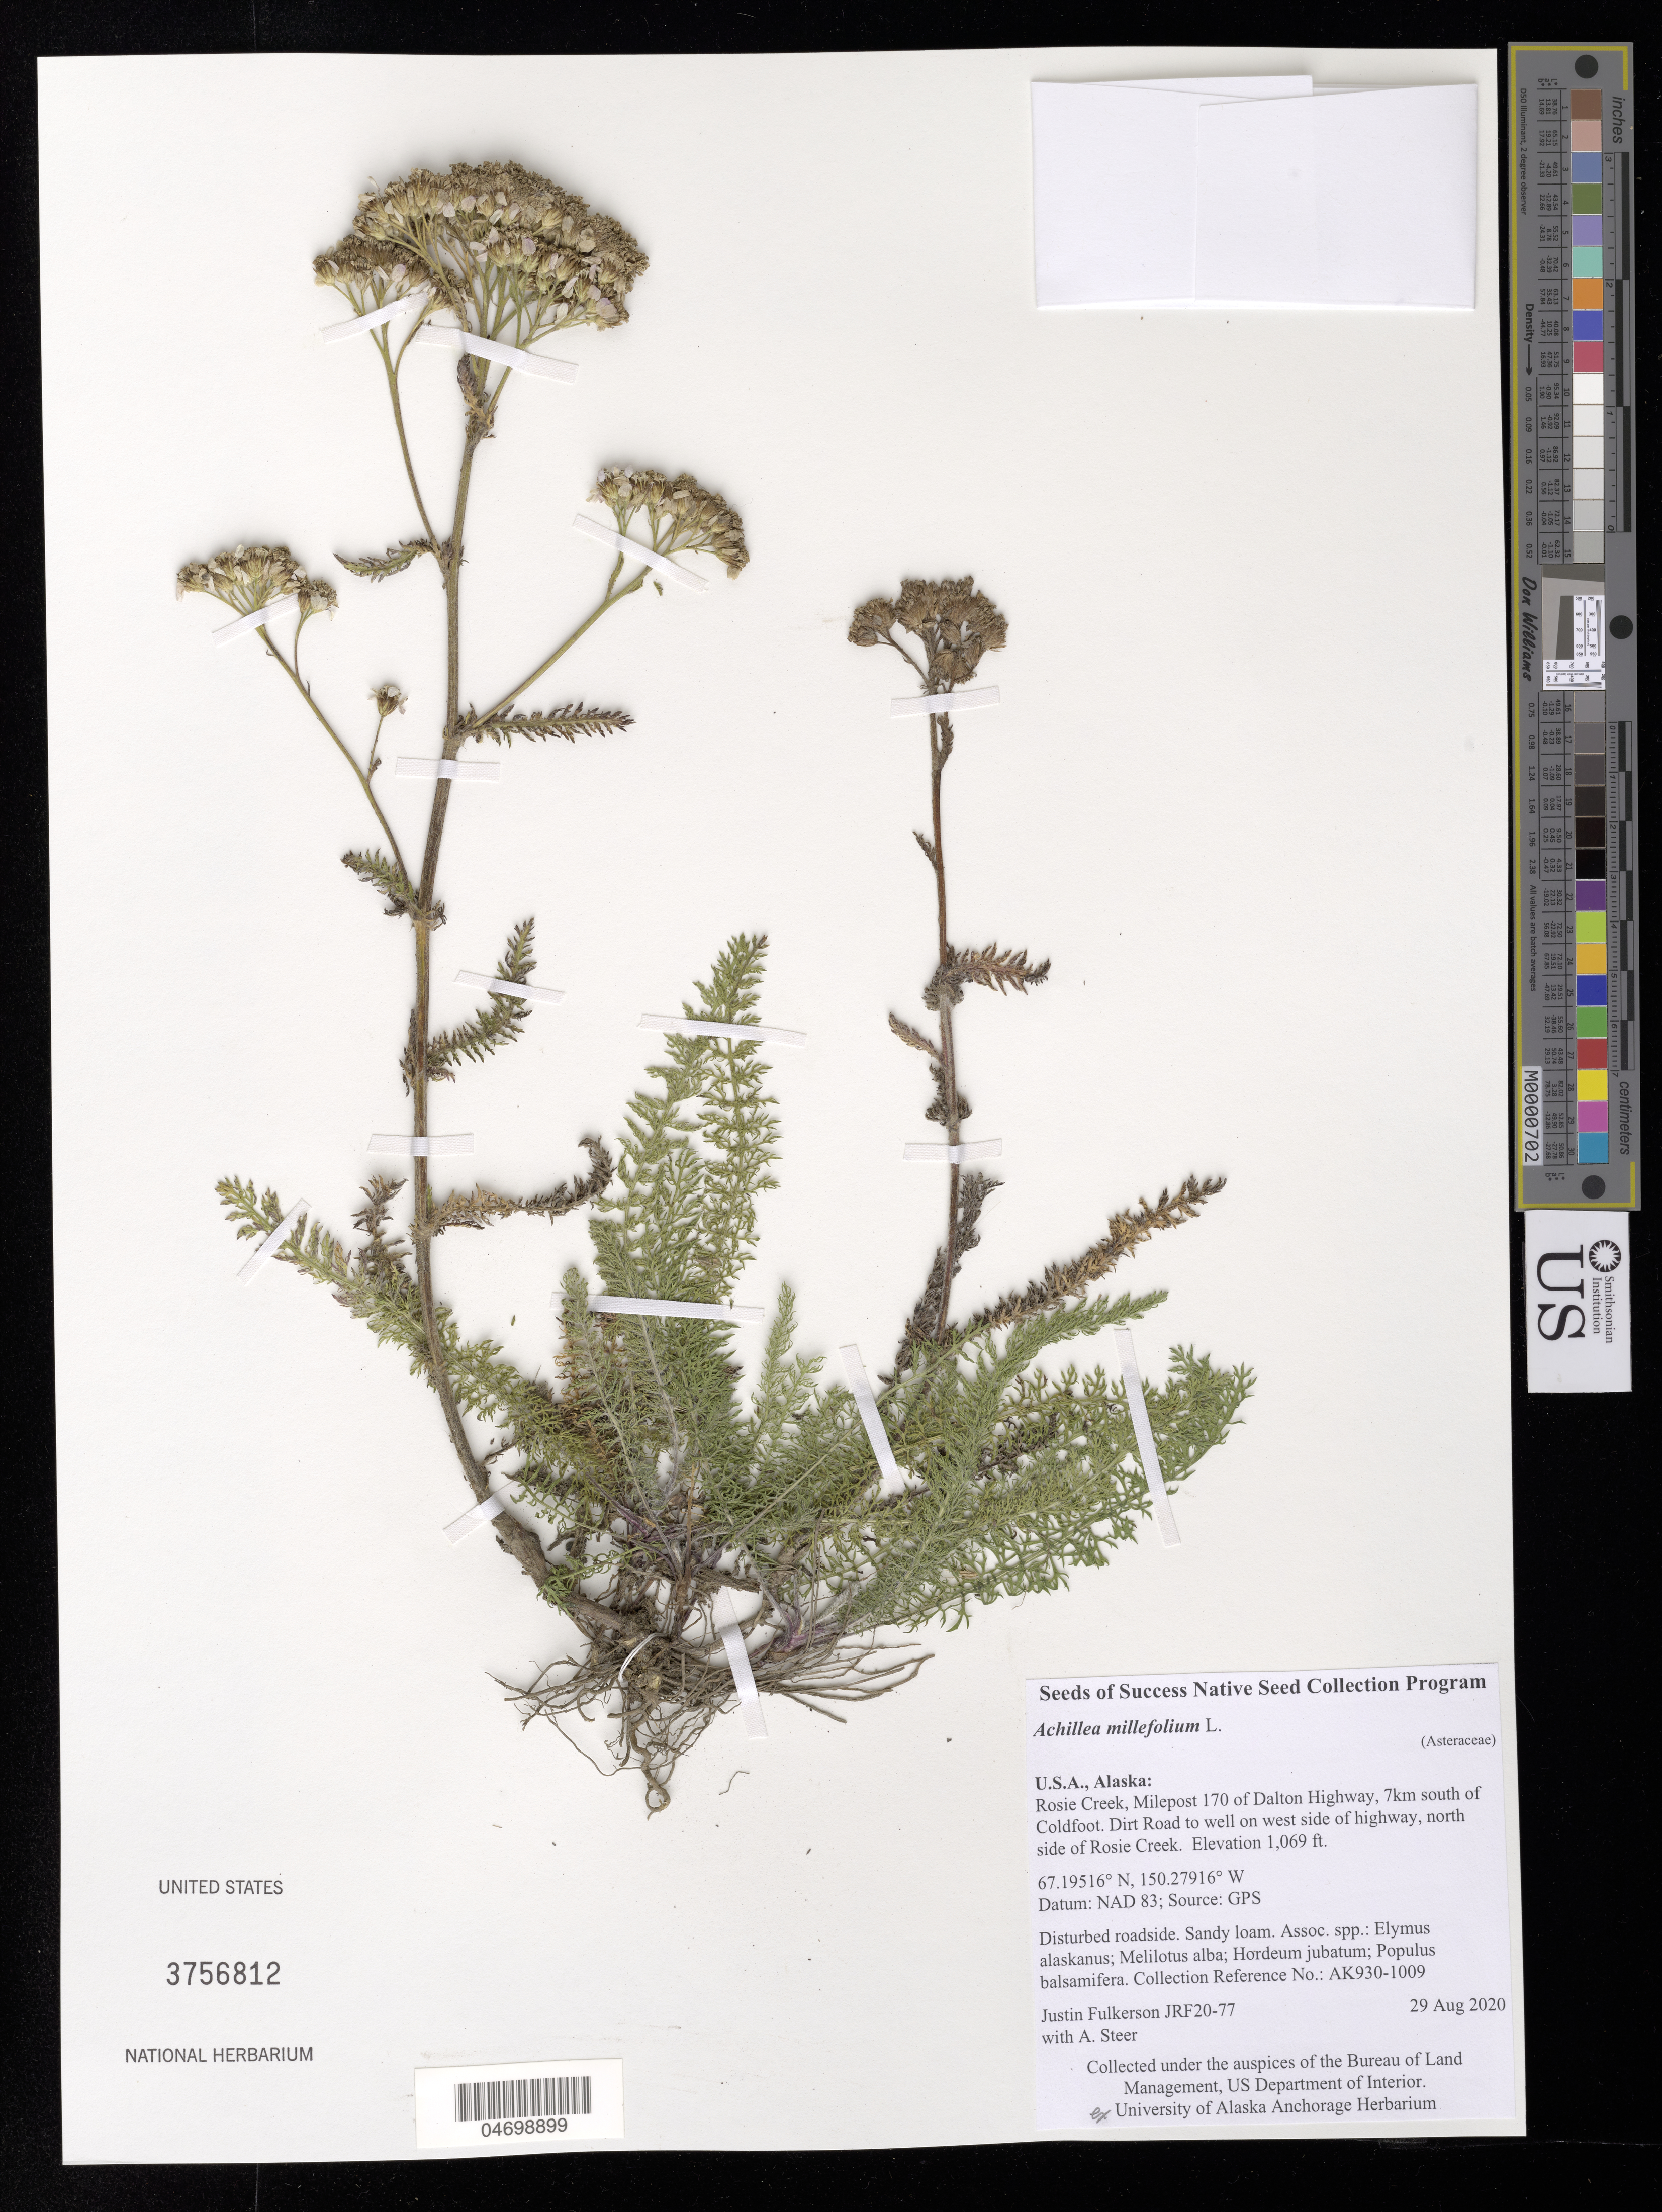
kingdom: Plantae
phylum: Tracheophyta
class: Magnoliopsida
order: Asterales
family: Asteraceae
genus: Achillea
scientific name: Achillea millefolium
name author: L.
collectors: J. Fulkerson & A. Steer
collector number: AK930-1009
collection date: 2020-08-29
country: United States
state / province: Alaska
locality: North side of Rosie Creek, Milepost 170 of Dalton Hwy, 7 km S of Coldfoot.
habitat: Disturbed roadside. Sandy loam. With Elymus alaskanus, Melilotus alba, Hordeum jubatum, Populus balsamifera, etc.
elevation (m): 326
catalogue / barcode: US 3756812